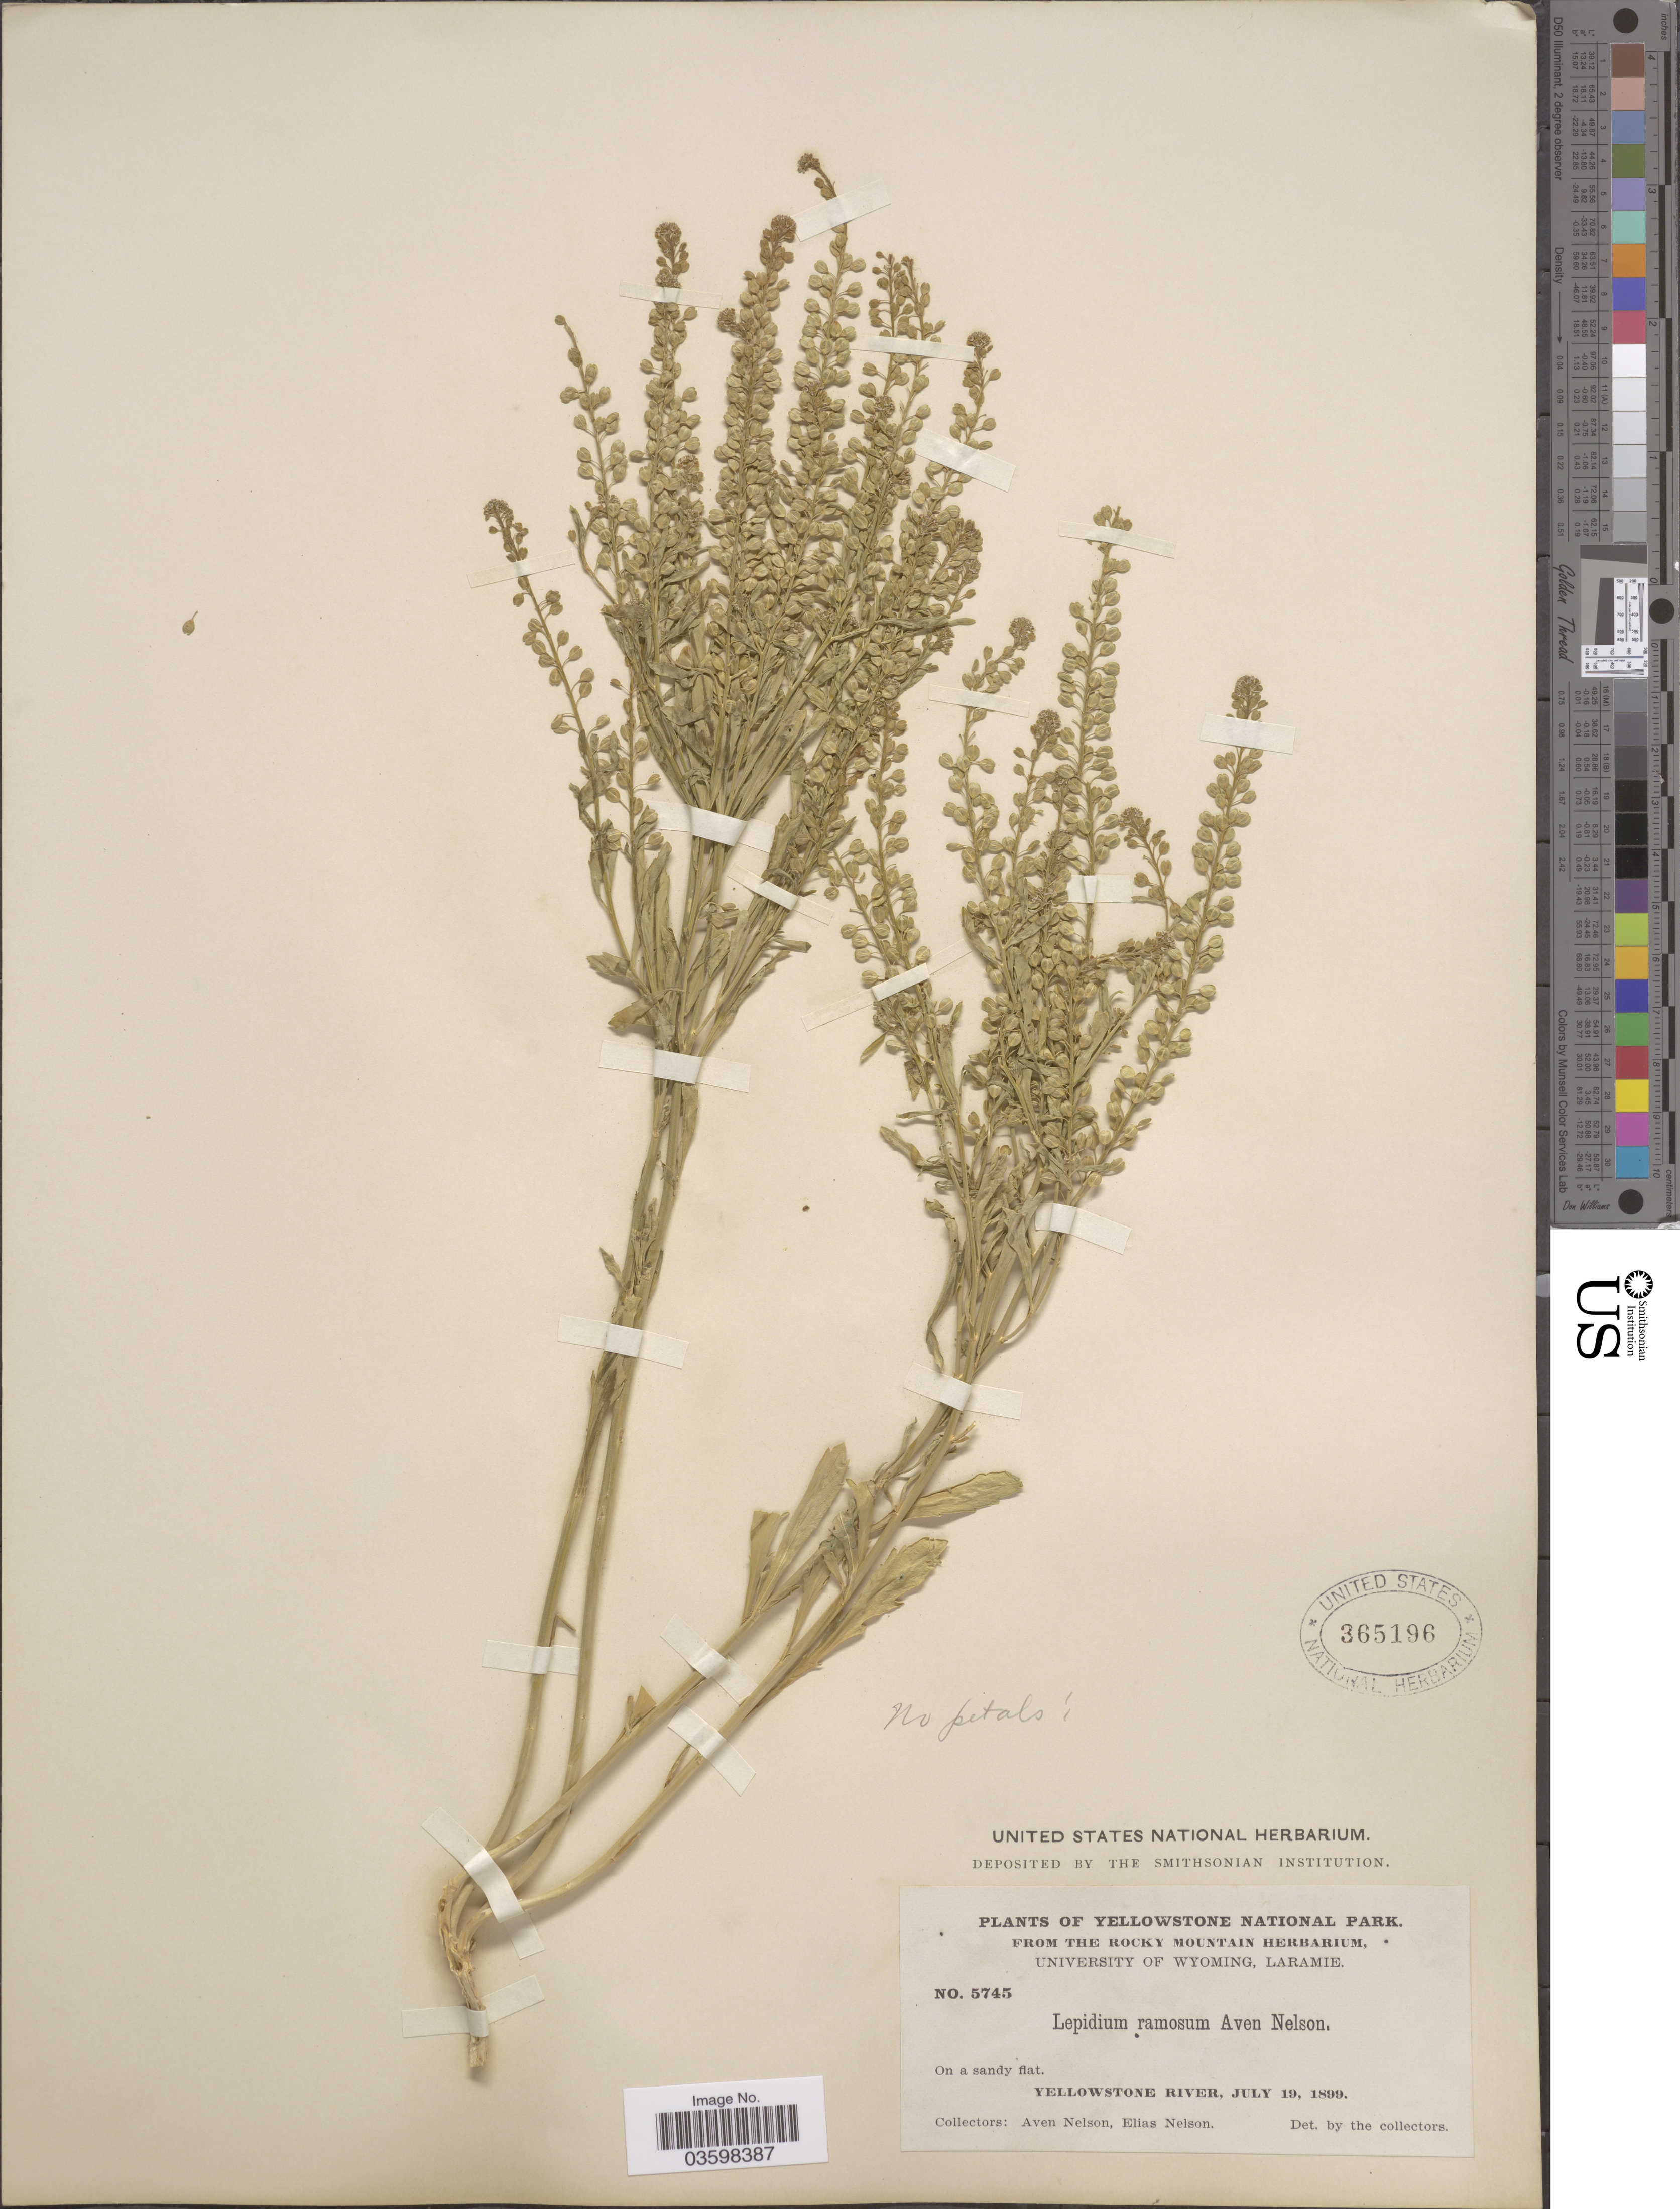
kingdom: Plantae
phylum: Tracheophyta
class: Magnoliopsida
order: Brassicales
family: Brassicaceae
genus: Lepidium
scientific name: Lepidium densiflorum var. ramosum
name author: (A. Nelson) Thell.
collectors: A. Nelson & E. Nelson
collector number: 5745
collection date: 1899-07-19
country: United States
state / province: Wyoming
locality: Yellowstone National Park. Yellowstone River.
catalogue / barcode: US 365196